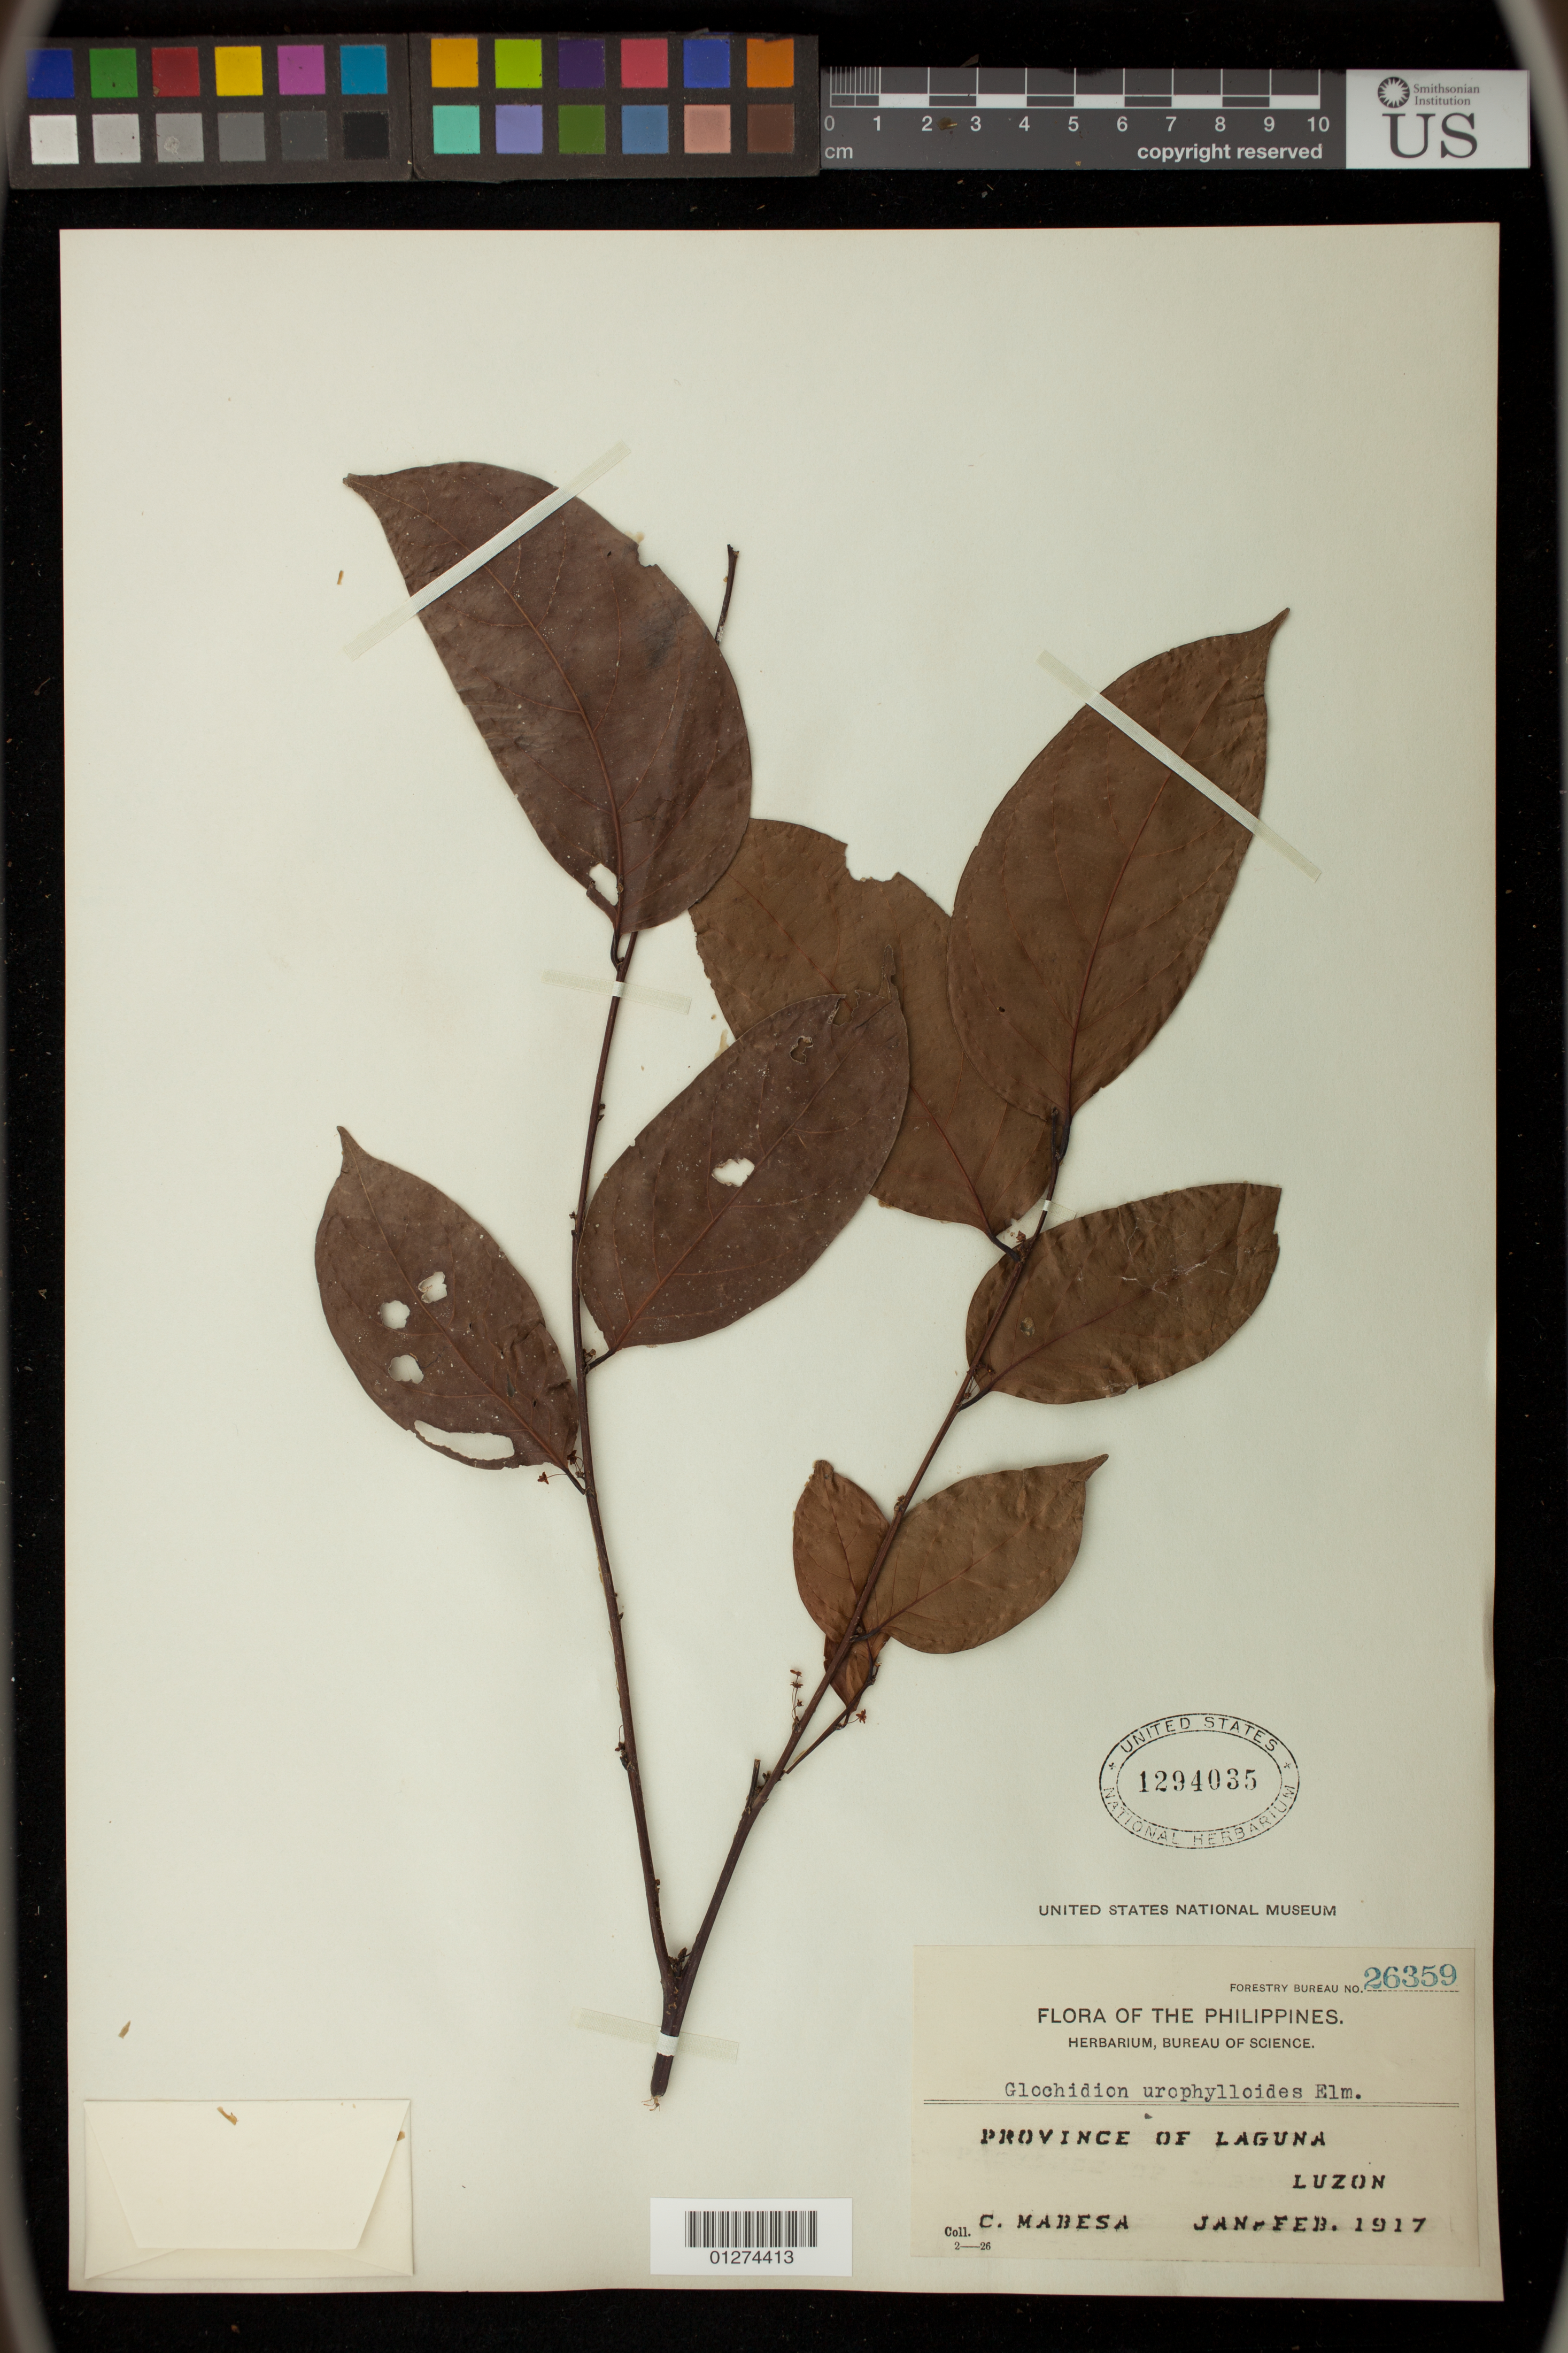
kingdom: Plantae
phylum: Tracheophyta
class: Magnoliopsida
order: Malpighiales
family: Phyllanthaceae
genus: Glochidion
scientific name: Glochidion lancifolium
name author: C.B. Rob.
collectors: C. Mabesa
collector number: For. Bur. 26359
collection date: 1917-01/1917-02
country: Philippines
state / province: Calabarzon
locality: Province of Laguna, Luzon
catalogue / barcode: US 1294035